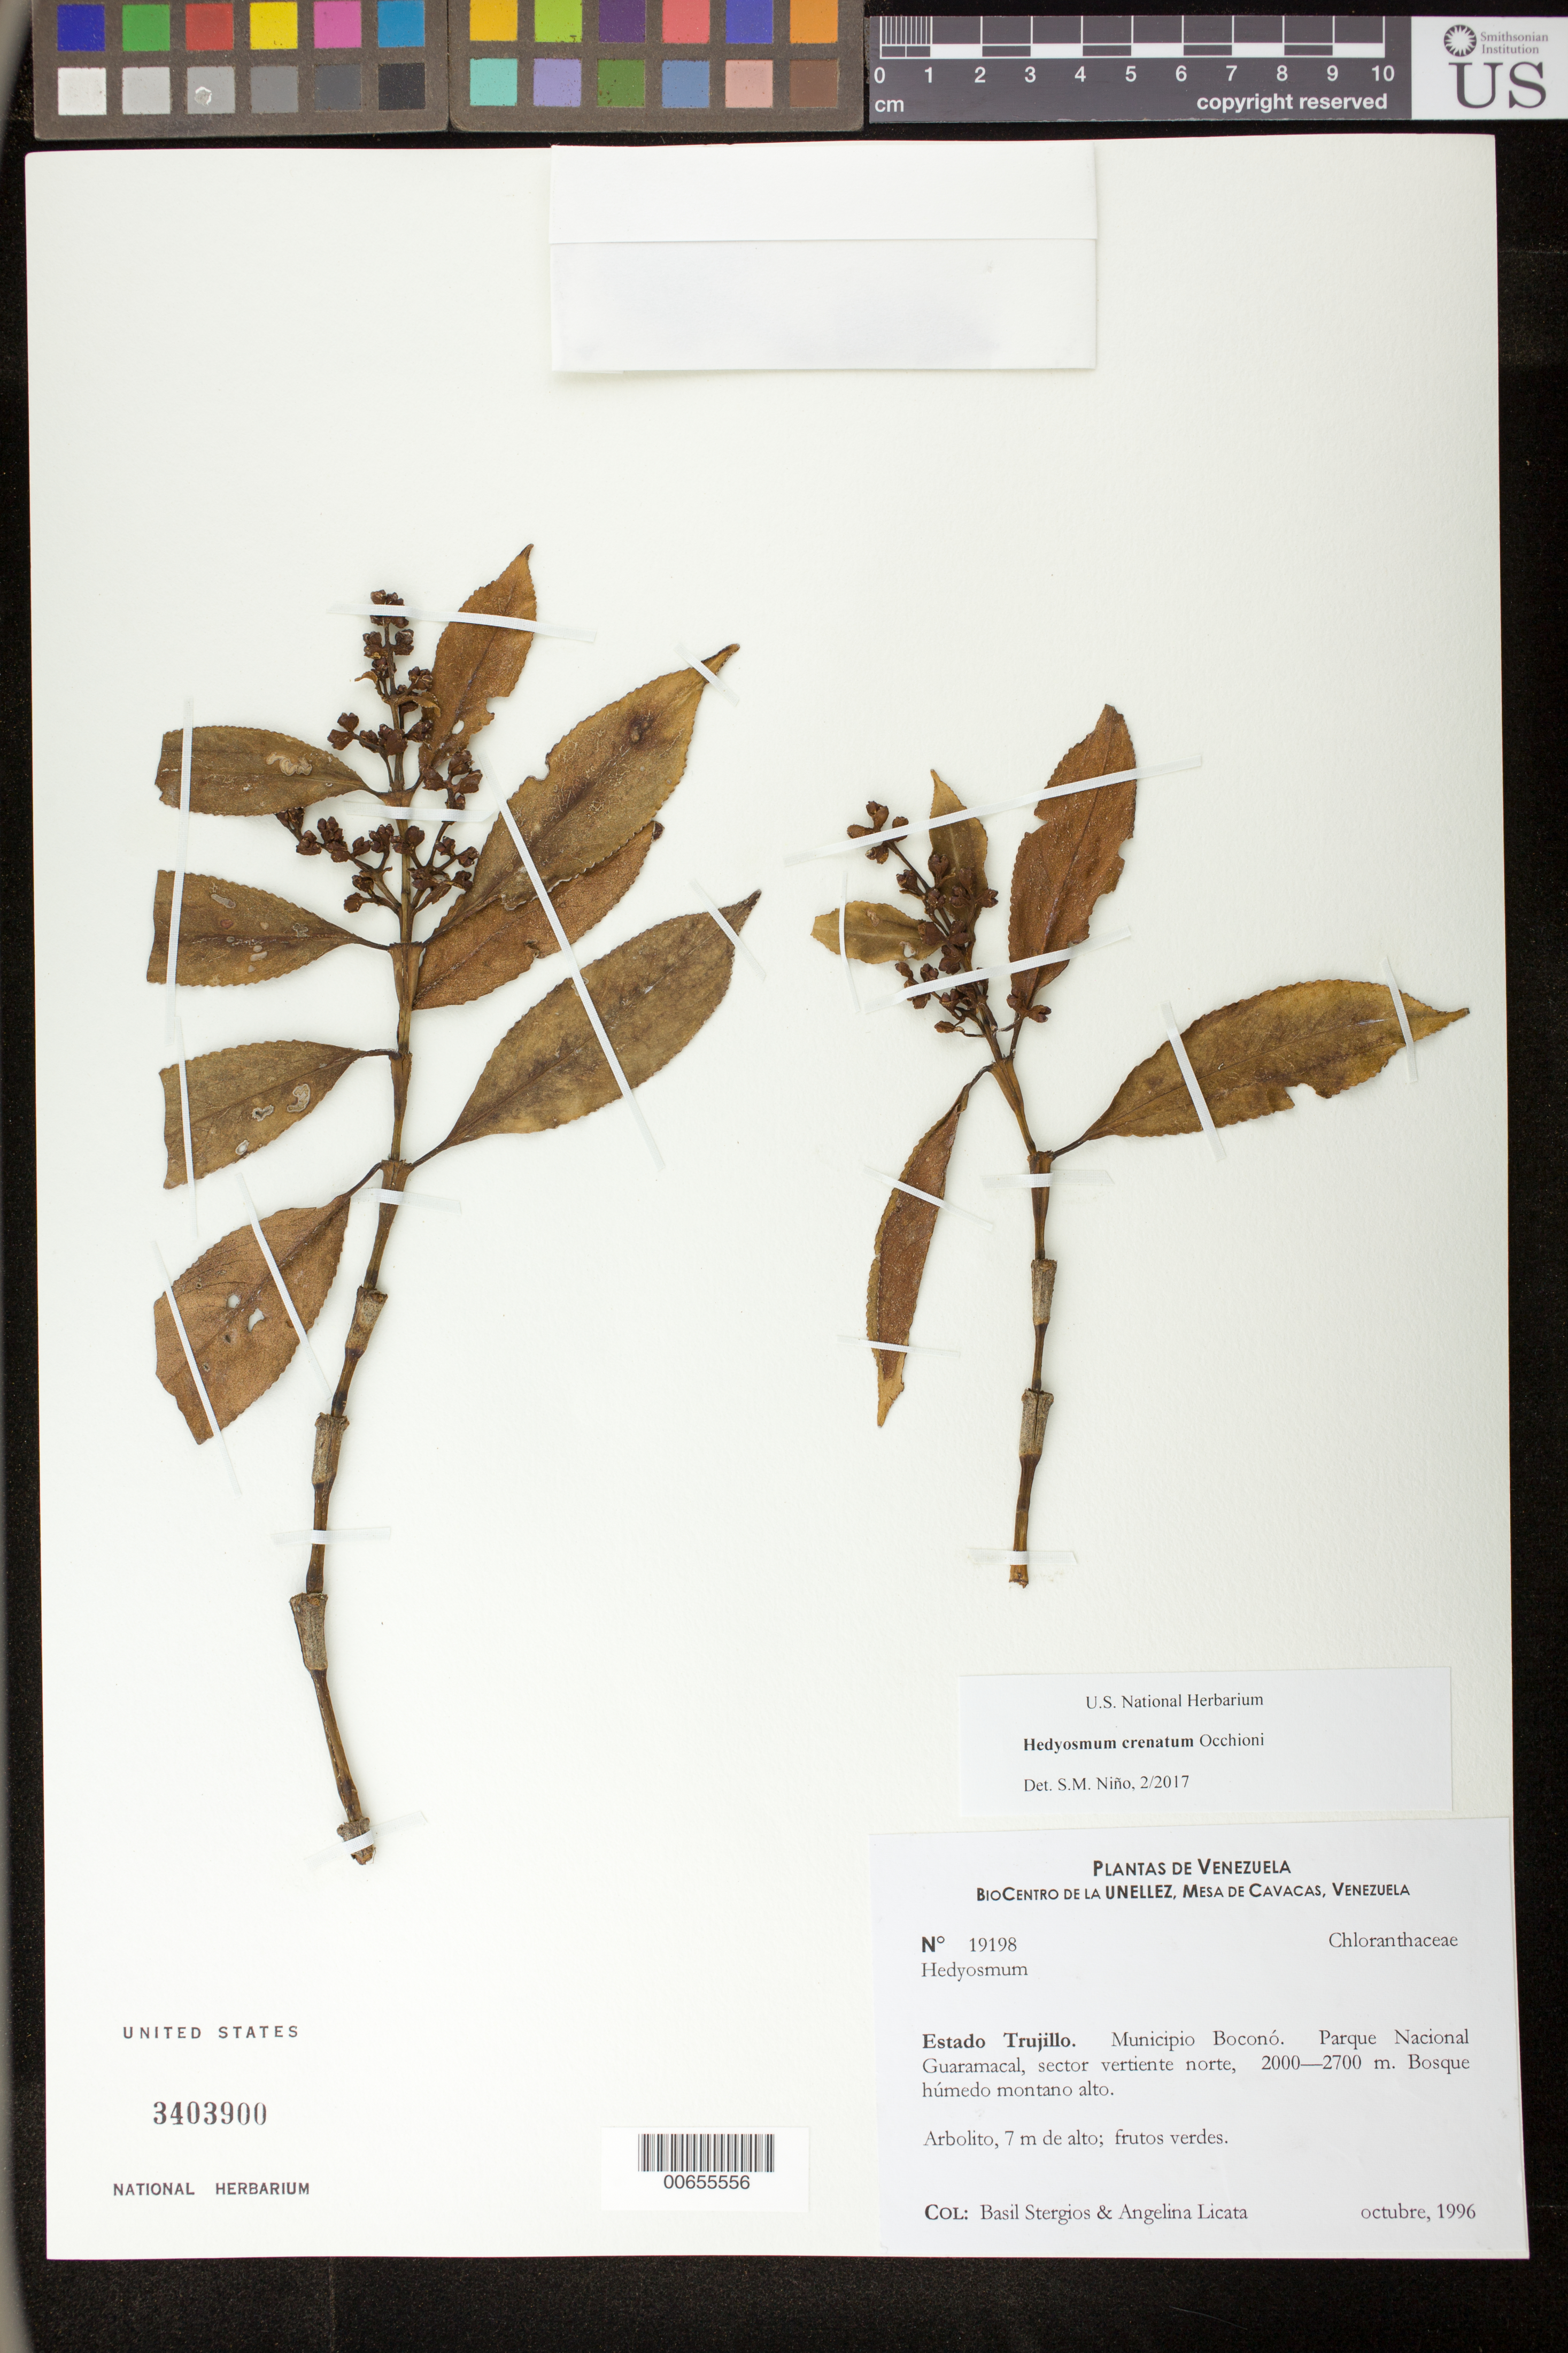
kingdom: Plantae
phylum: Tracheophyta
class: Magnoliopsida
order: Chloranthales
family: Chloranthaceae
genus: Hedyosmum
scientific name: Hedyosmum crenatum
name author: Occhioni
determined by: Niño, S. M., (PORT), BioCentro-UNELLEZ (VENEZUELA)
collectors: B. G. Stergios & A. Licata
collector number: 19198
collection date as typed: Oct 1996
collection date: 1996-10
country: Venezuela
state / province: Trujillo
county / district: Boconó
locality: Parque Nacional Guaramacal, vertiente N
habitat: Bosque húmedo montano alto.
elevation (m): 2000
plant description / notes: PORT, US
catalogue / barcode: US 3403900